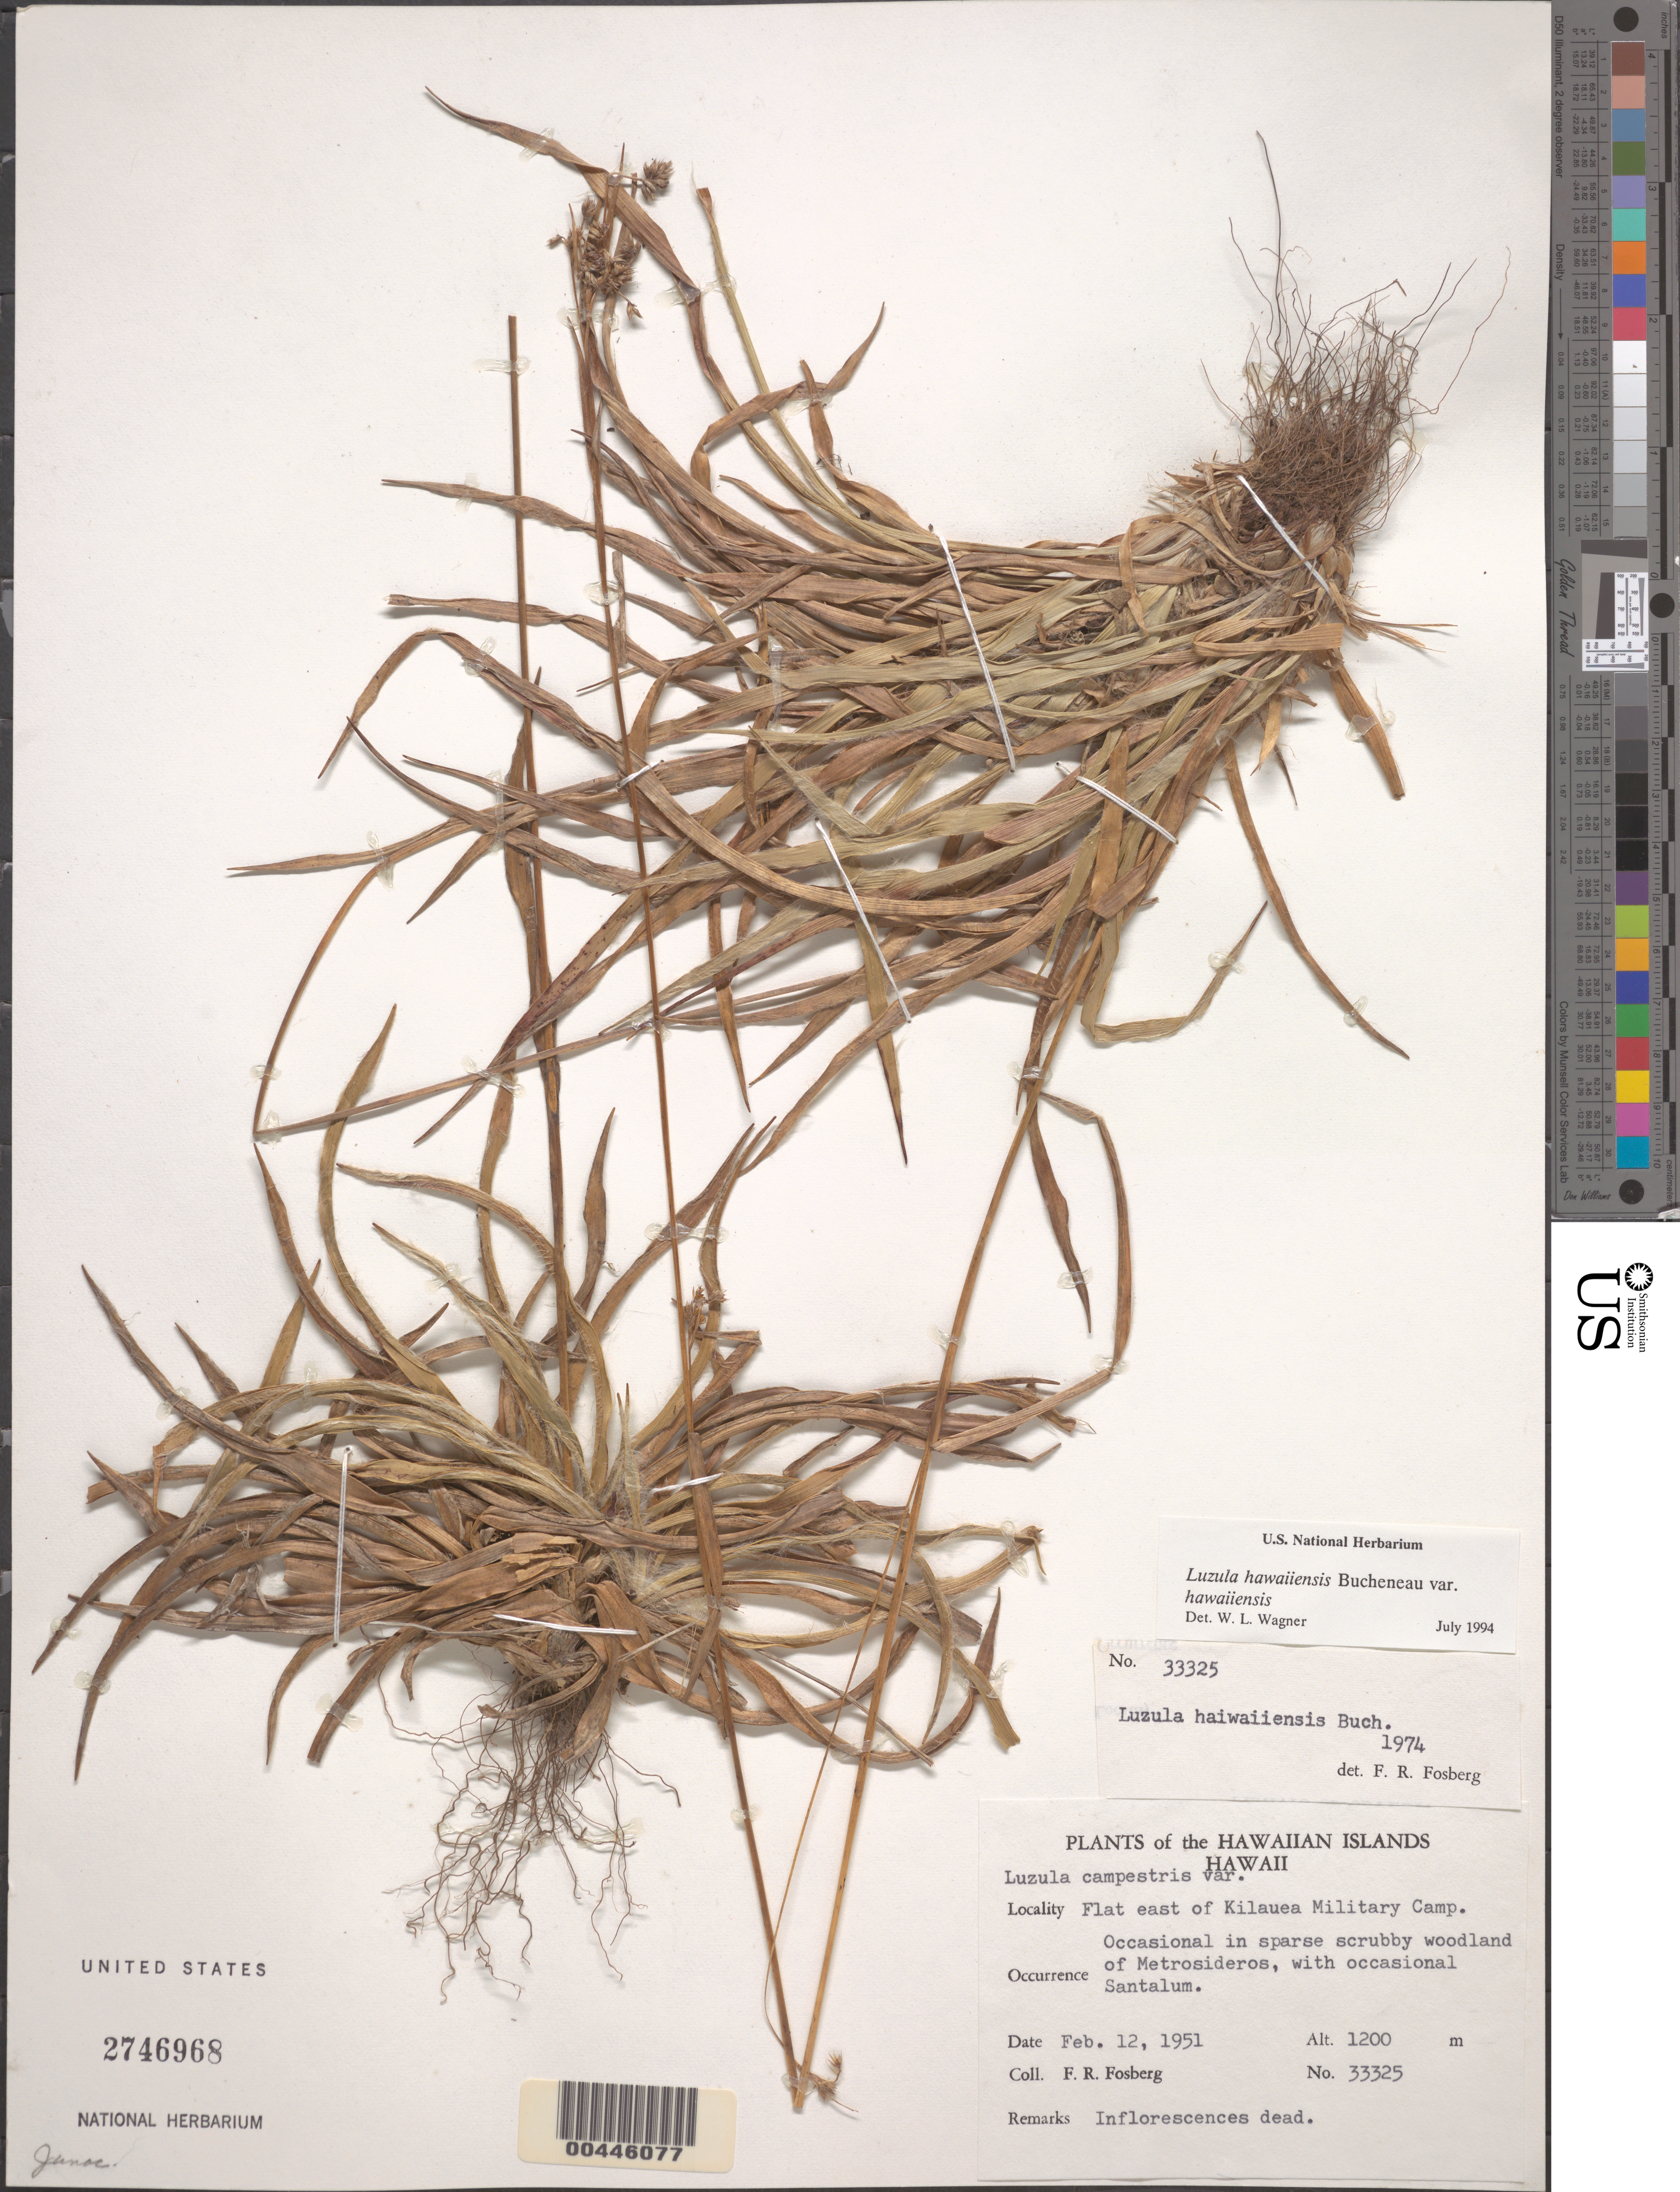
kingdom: Plantae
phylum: Tracheophyta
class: Liliopsida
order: Poales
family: Juncaceae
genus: Luzula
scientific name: Luzula hawaiiensis var. hawaiiensis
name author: Buchenau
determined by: Wagner, W. L., (BOT), Smithsonian Institution - National Museum of Natural History (UNITED STATES)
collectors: F. R. Fosberg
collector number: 33325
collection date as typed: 12 Feb 1951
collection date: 1951-02-12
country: United States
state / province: Hawaii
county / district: Hawaii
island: Hawaii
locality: Flat E of Kilauea Military Camp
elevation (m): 1200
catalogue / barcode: US 2746968